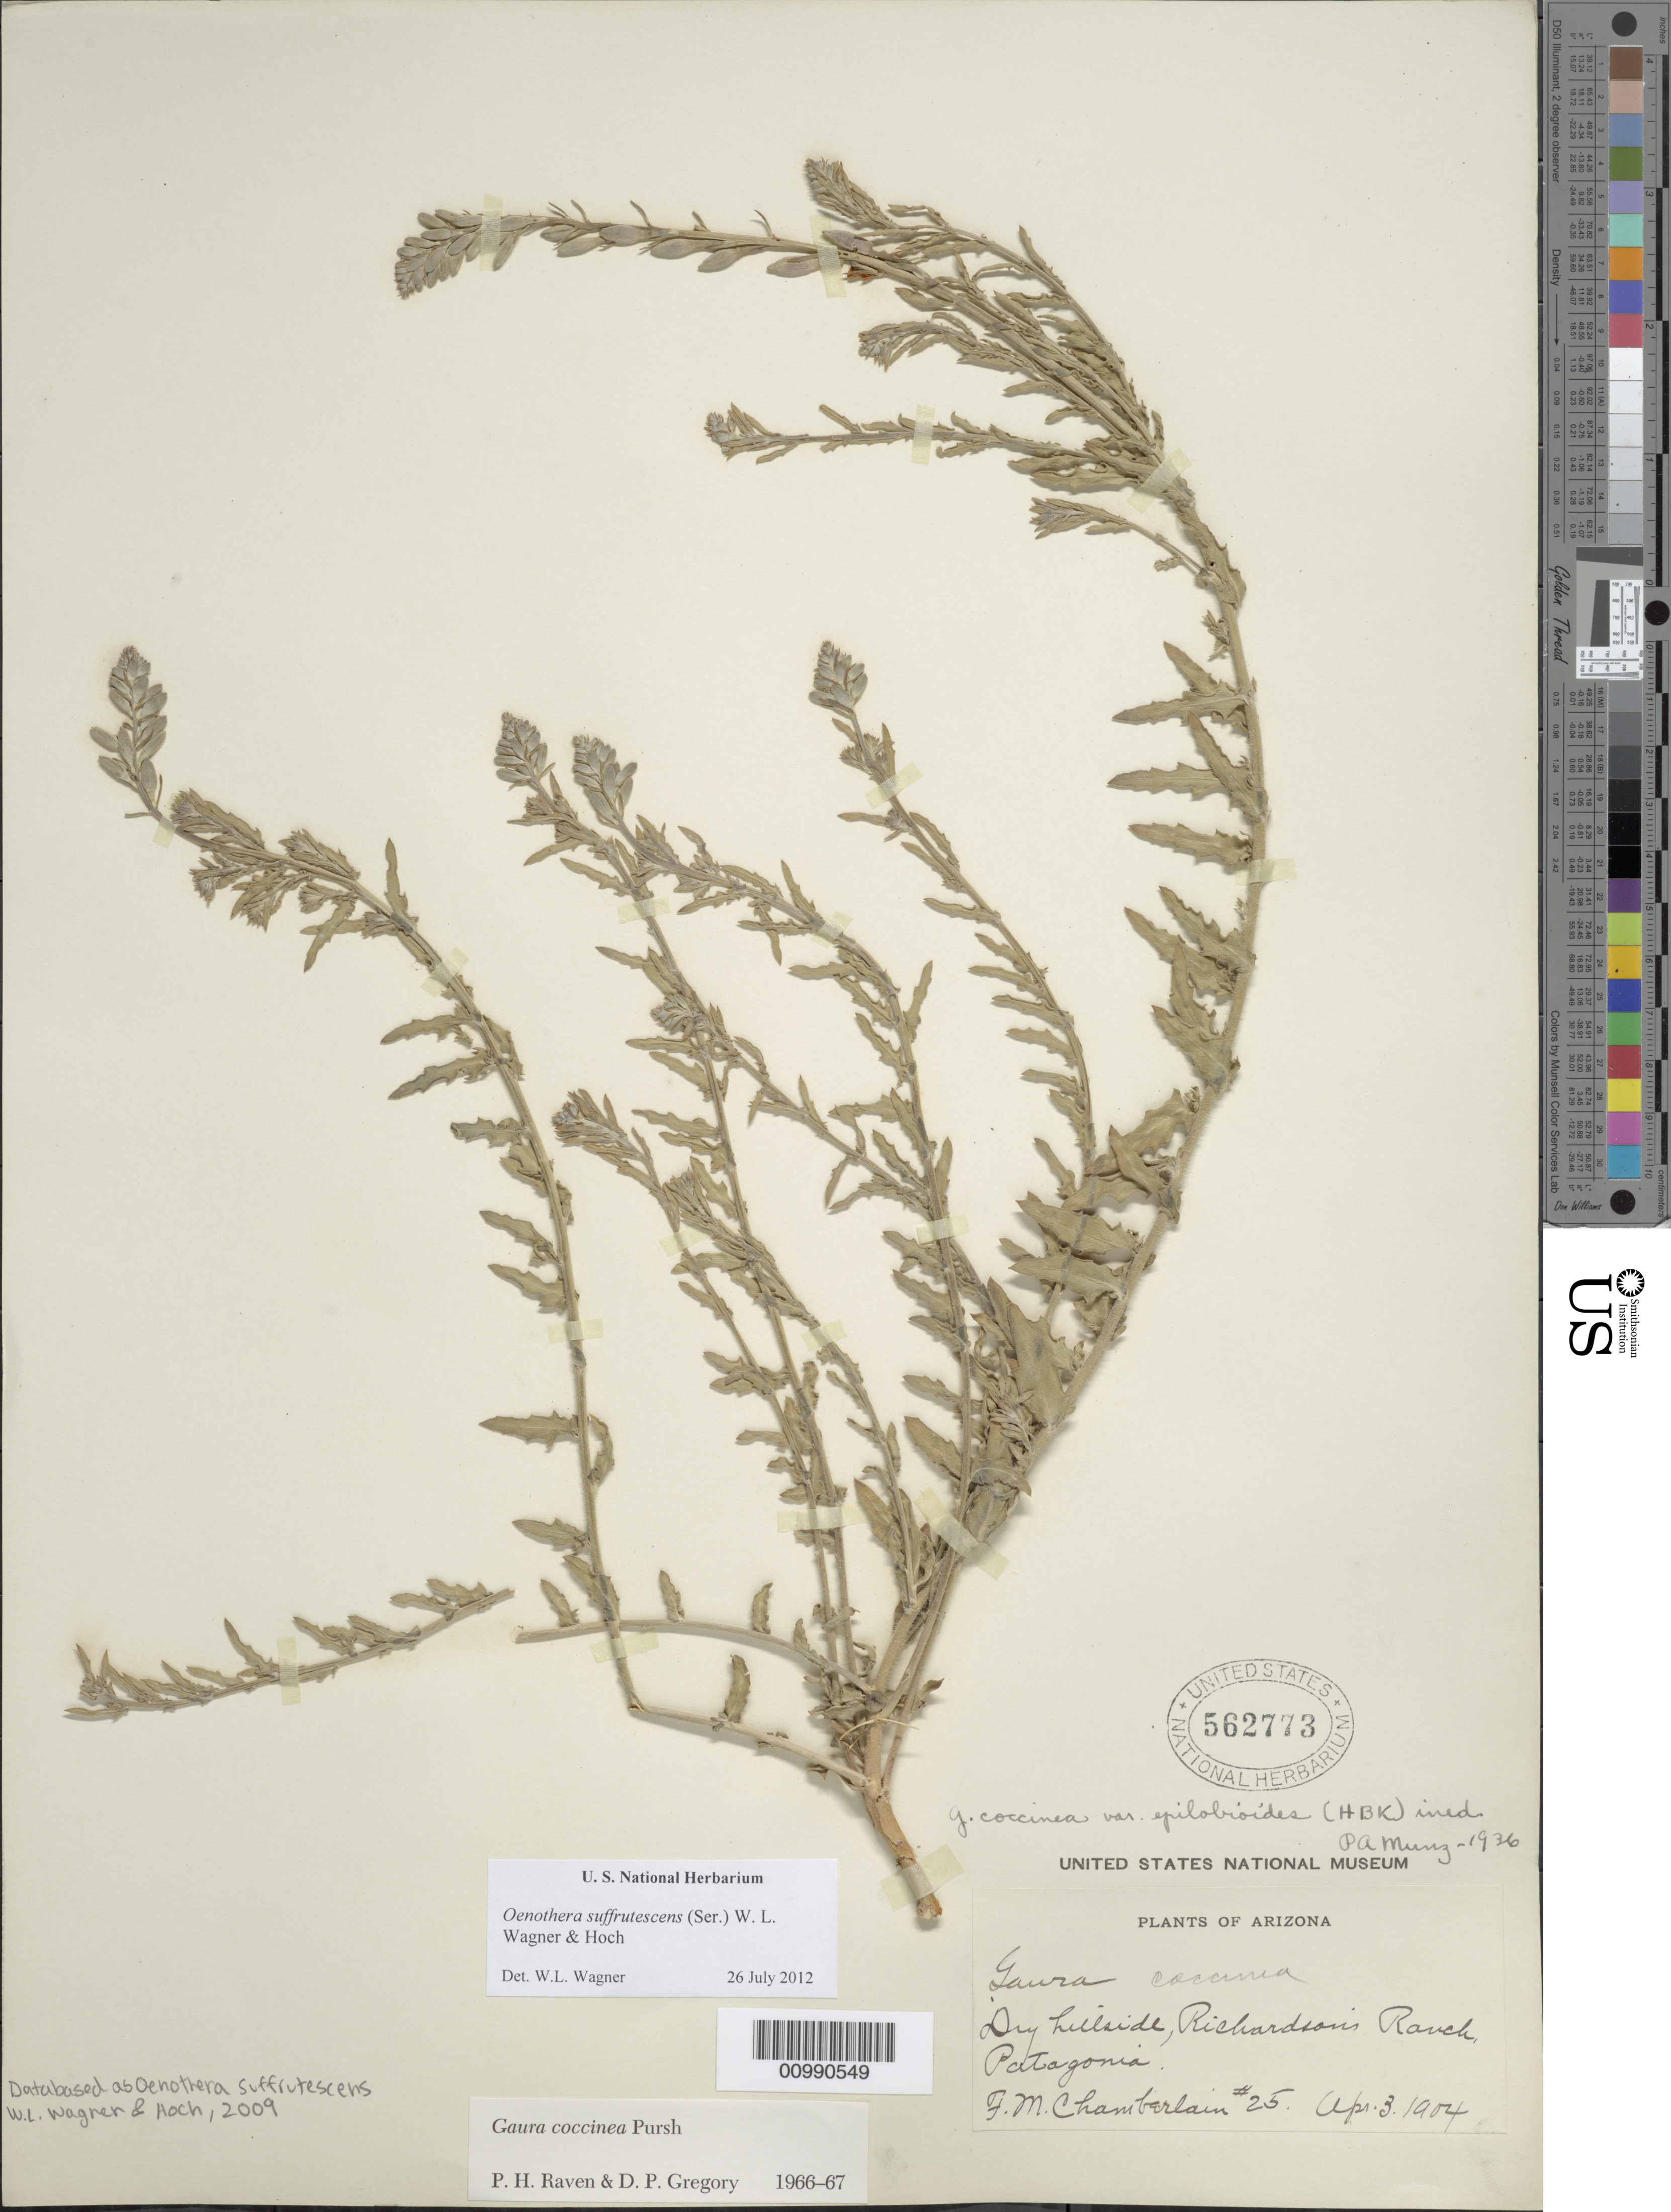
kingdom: Plantae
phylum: Tracheophyta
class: Magnoliopsida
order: Myrtales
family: Onagraceae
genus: Oenothera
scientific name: Oenothera suffrutescens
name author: (Ser.) W.L. Wagner & Hoch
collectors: F. Chamberlain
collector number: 25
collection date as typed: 03 Apr 1904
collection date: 1904-04-03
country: United States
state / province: Arizona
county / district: Santa Cruz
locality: Patagonia; Richardson's Ranch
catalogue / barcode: US 562773